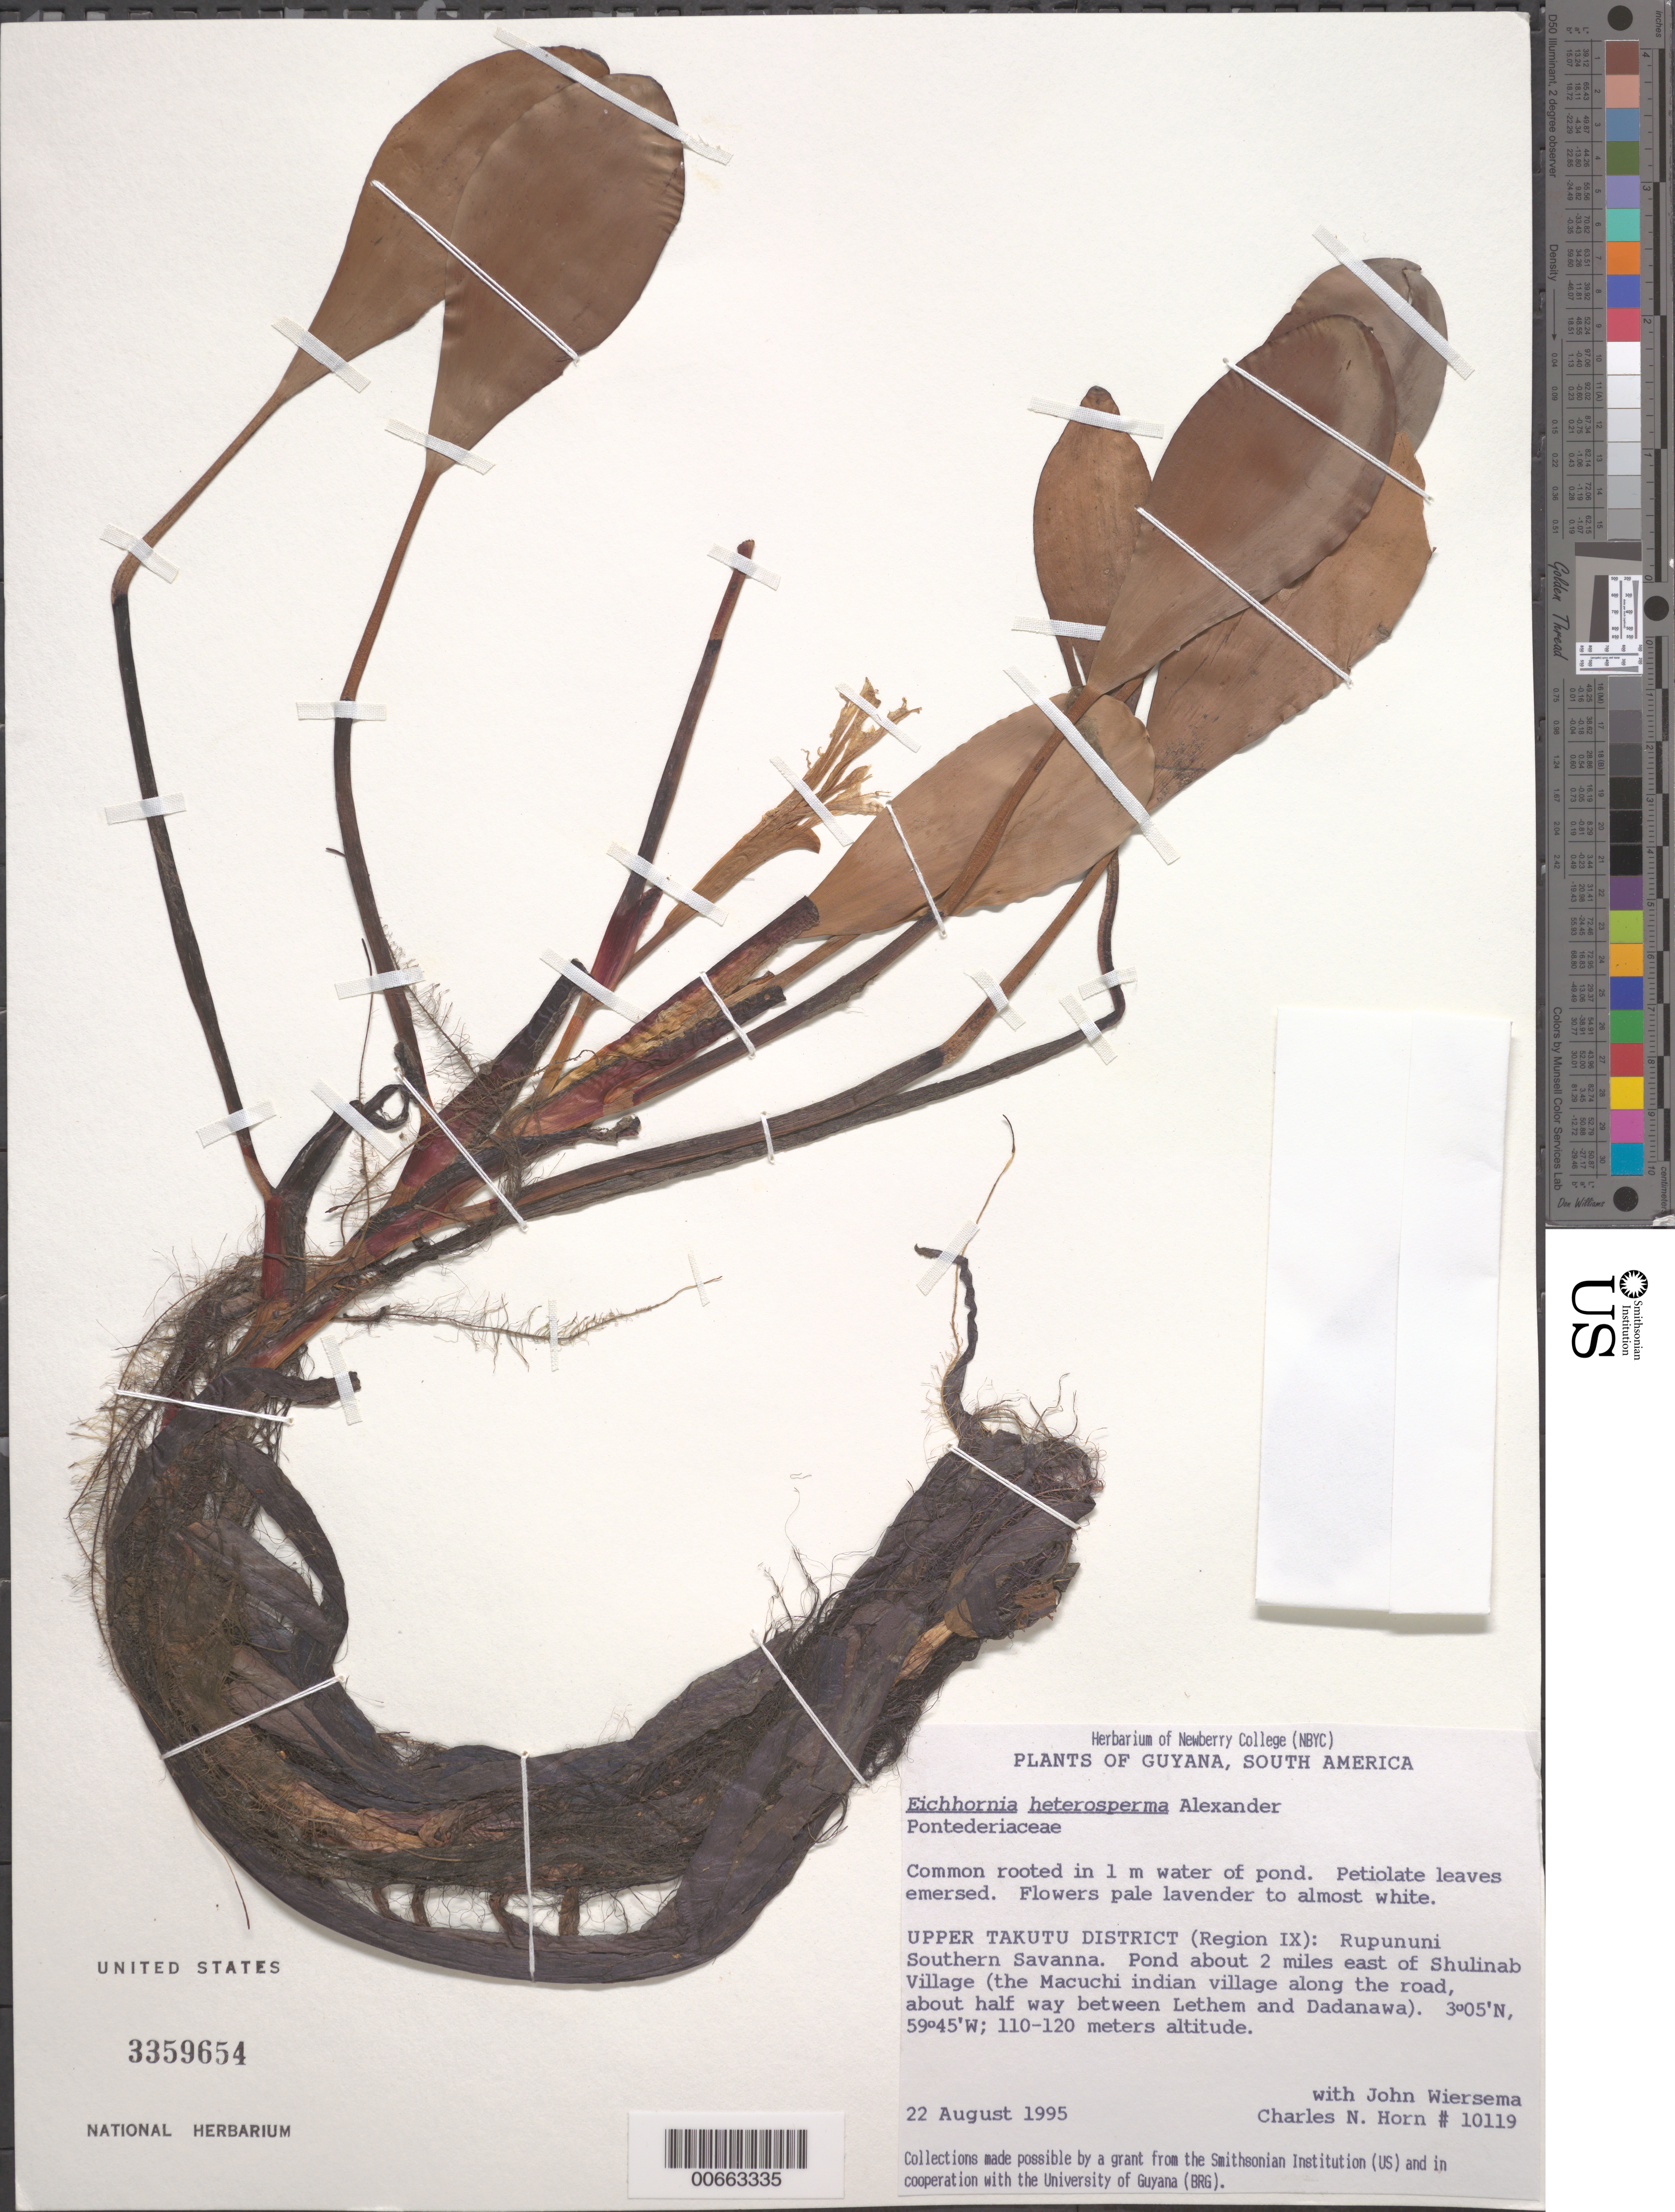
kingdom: Plantae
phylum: Tracheophyta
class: Liliopsida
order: Commelinales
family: Pontederiaceae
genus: Eichhornia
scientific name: Eichhornia heterosperma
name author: Alexander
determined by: Horn, Charles N.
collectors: C. N. Horn & J. H. Wiersema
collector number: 10119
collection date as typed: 22-Aug-95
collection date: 1995-08-22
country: Guyana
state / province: U. Takutu-U. Essequibo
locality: Rupununi Southern Savanna, 2 mi. E of Shulinab Village, betw. Lethem & Dadanawa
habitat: Rooted in 1 m water of pond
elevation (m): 110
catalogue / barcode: US 3359654